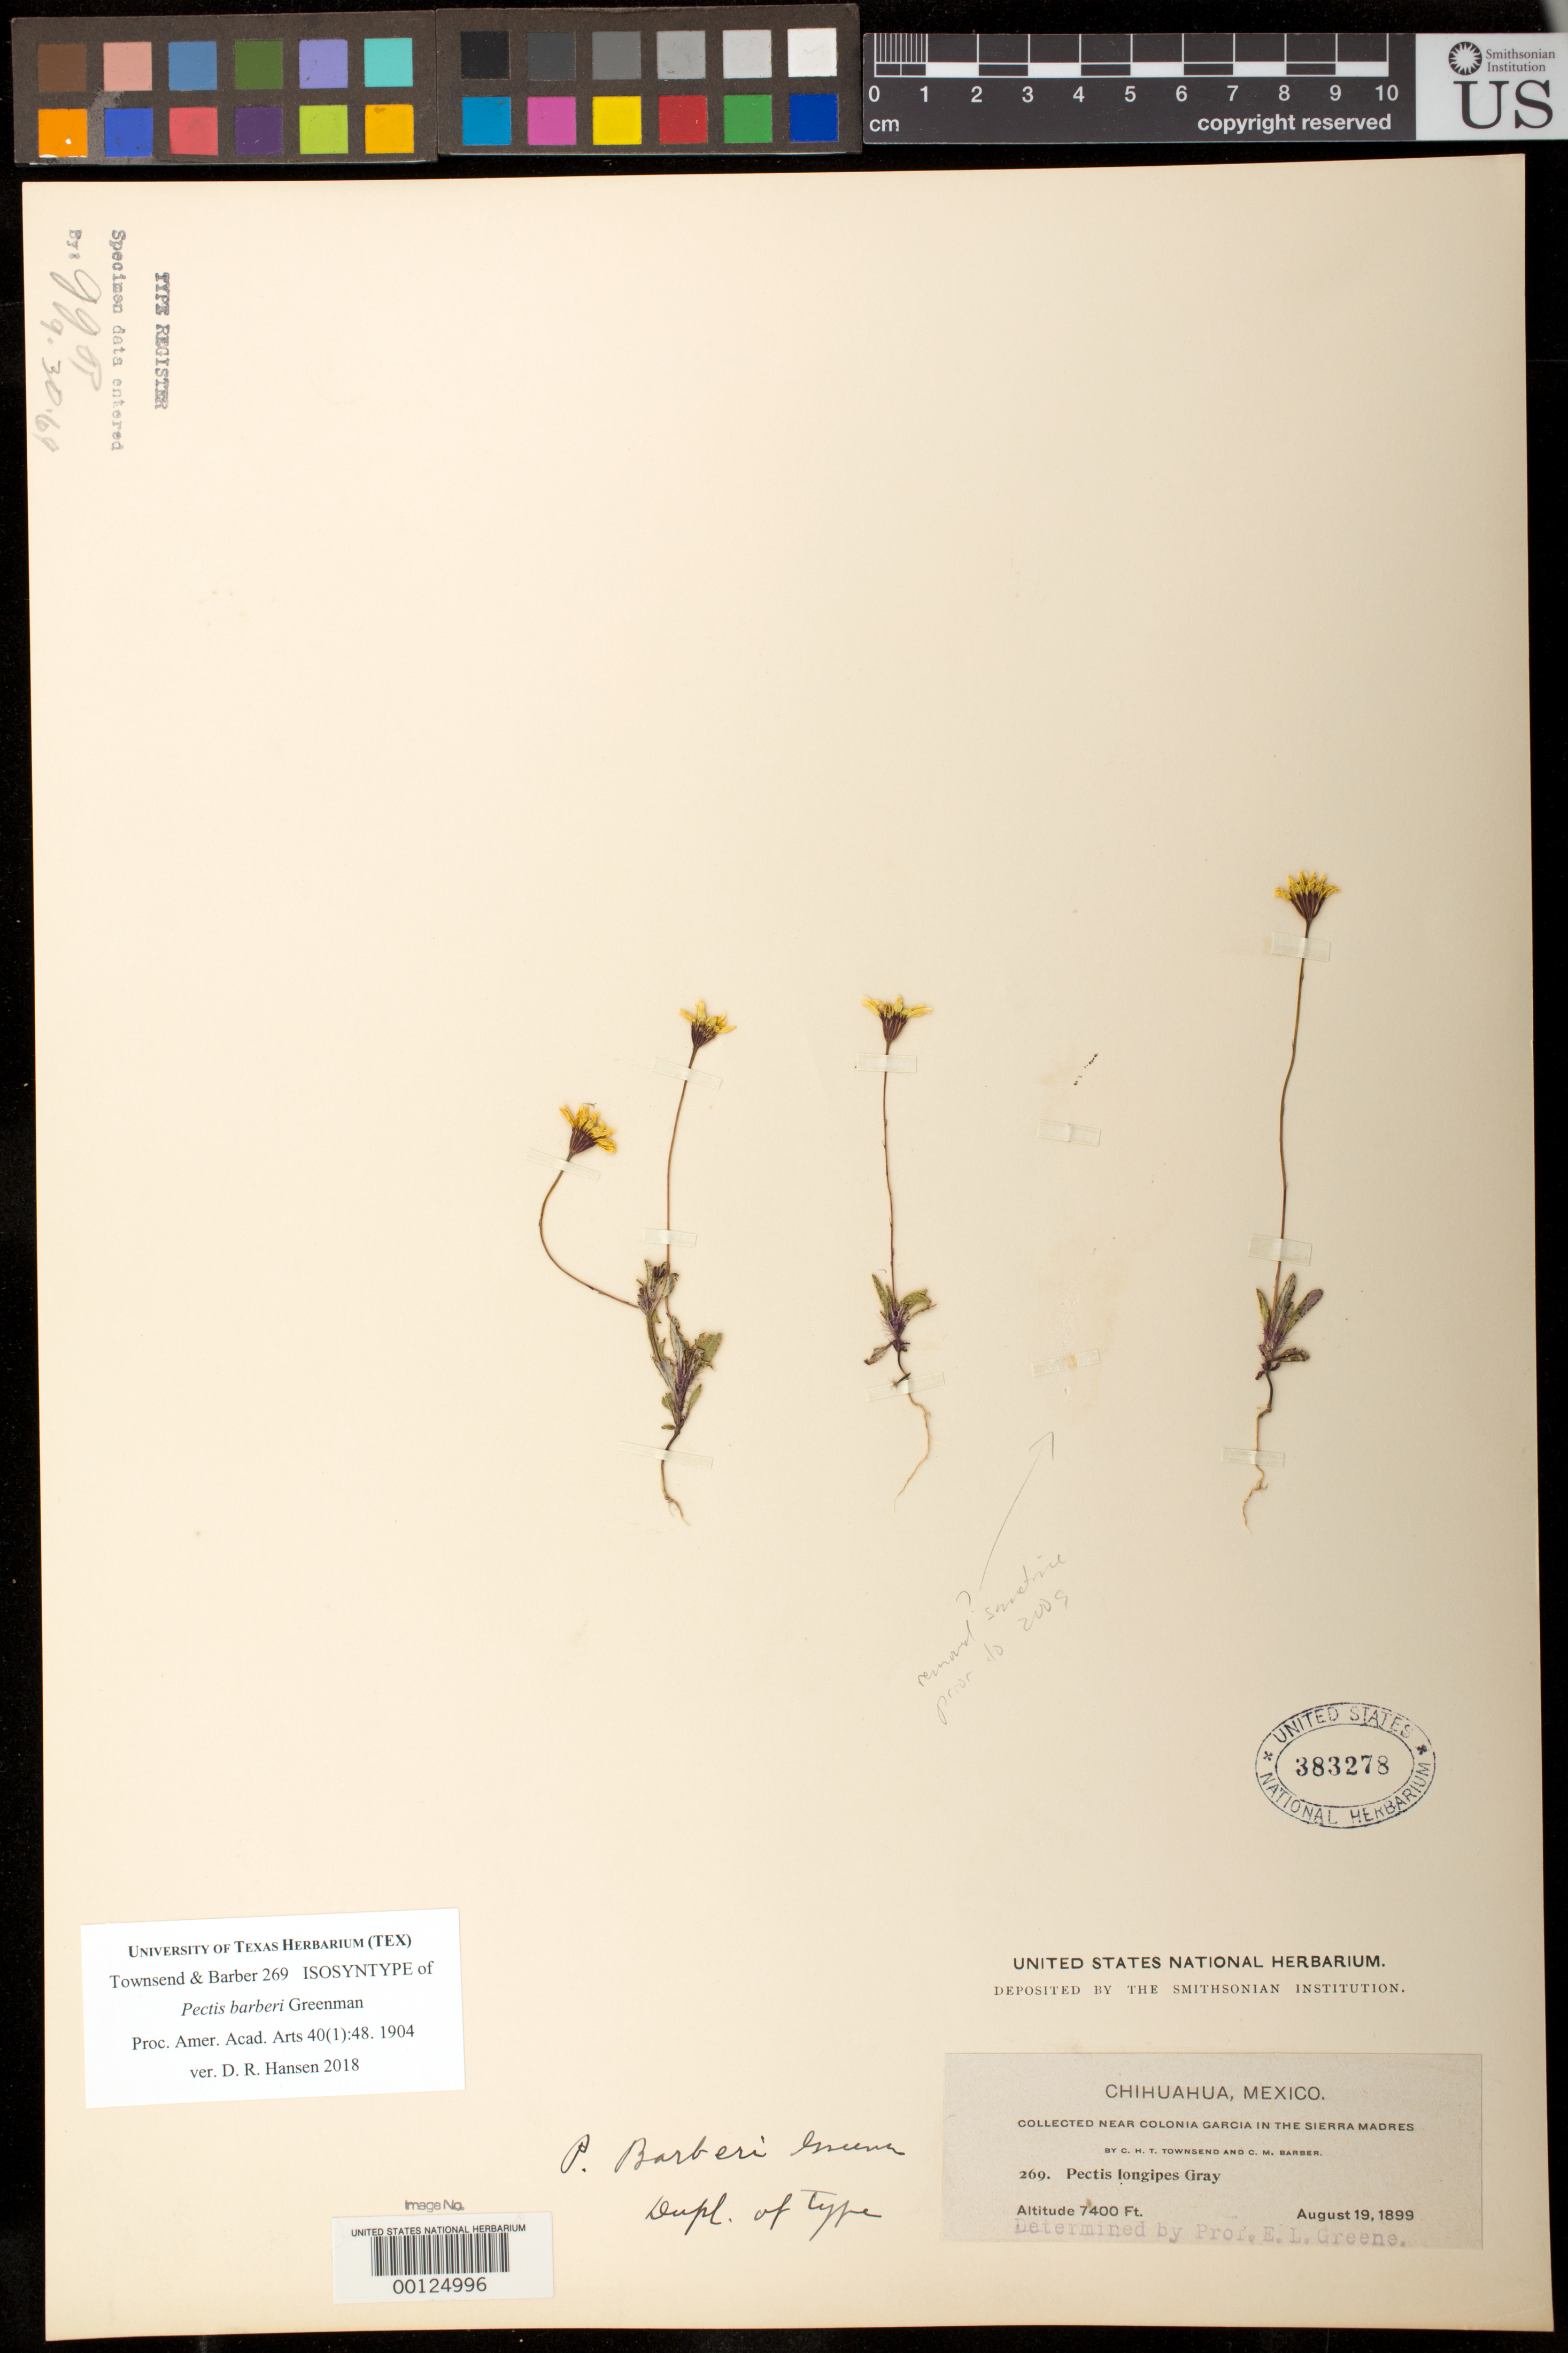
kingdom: Plantae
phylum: Tracheophyta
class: Magnoliopsida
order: Asterales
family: Asteraceae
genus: Pectis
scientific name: Pectis barberi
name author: Greenm.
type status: Isosyntype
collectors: C. H. T. Townsend & C. Barber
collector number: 269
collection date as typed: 19 Aug 1899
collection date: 1899-08-19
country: Mexico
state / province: Chihuahua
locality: Near Colonia Garcia.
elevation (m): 2285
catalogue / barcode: US 383278